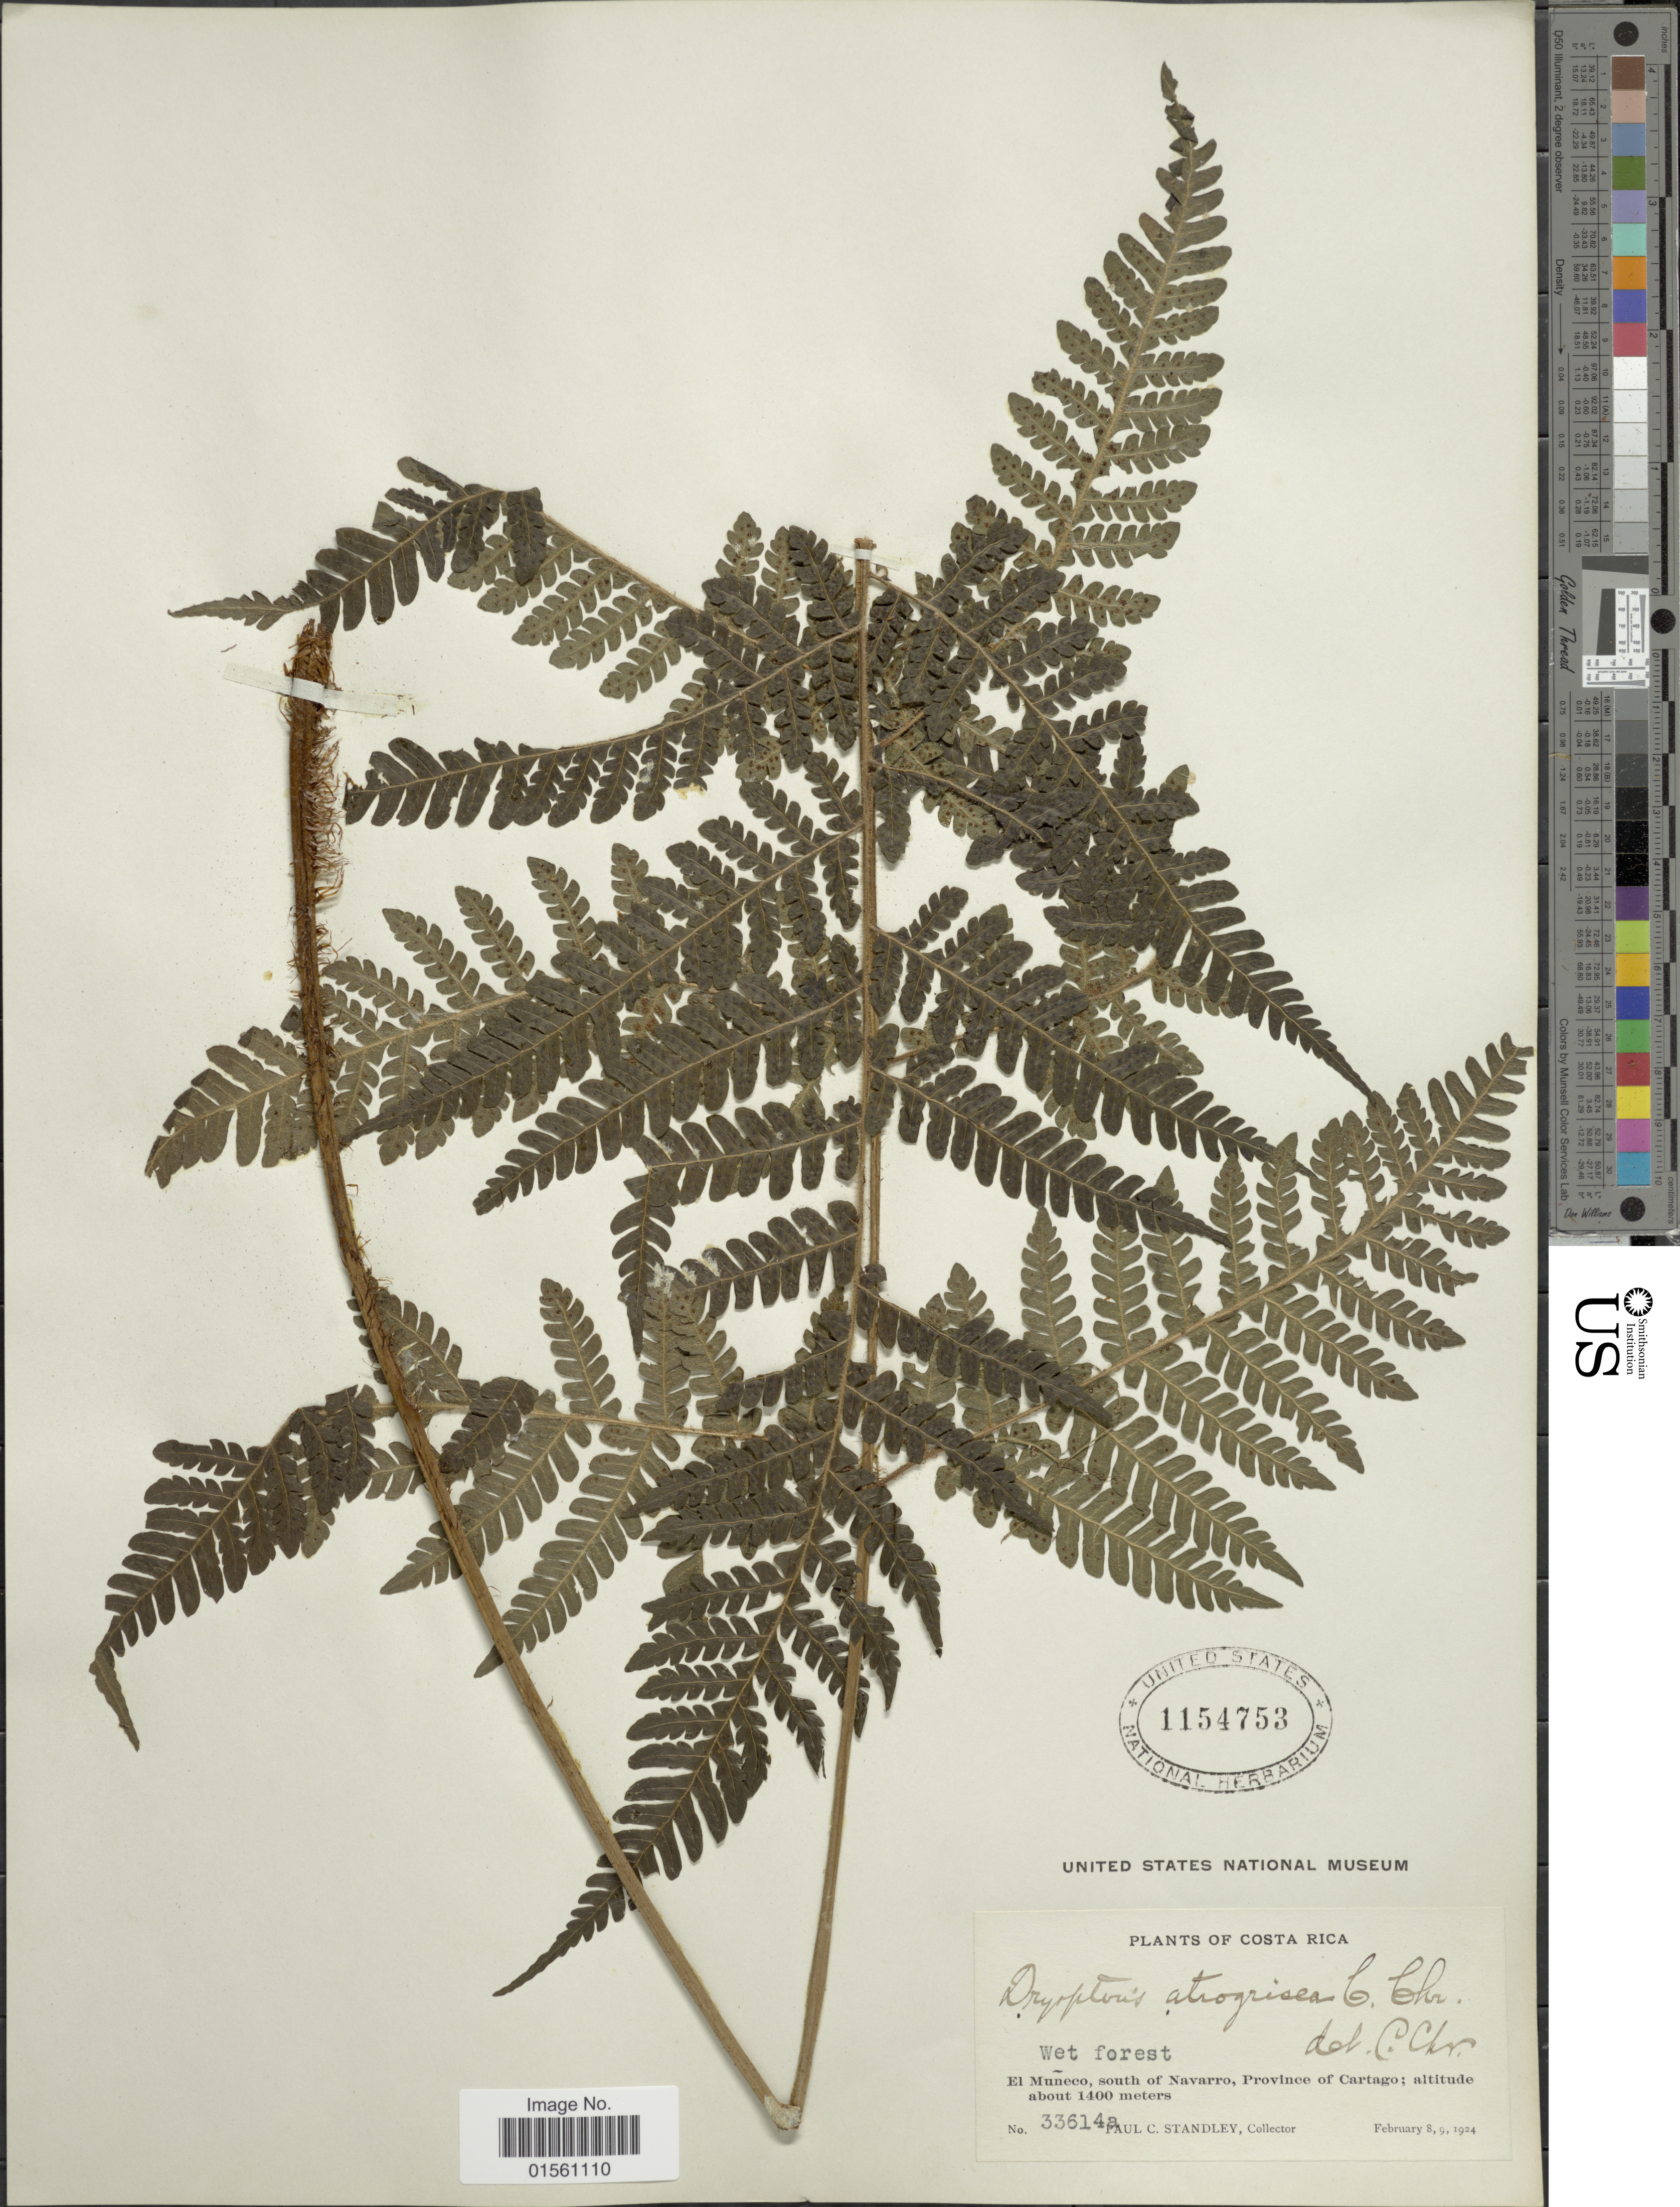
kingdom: Plantae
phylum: Tracheophyta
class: Polypodiopsida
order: Polypodiales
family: Dryopteridaceae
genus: Megalastrum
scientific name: Megalastrum atrogriseum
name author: (C. Chr.) A.R. Sm. & R.C. Moran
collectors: P. C. Standley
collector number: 33614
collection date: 1924-02-08/1924-02-09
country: Costa Rica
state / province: Cartago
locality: Costa Rica, El Muneco, south of Navarro, Province of Cartago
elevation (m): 1400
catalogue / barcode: US 1154753